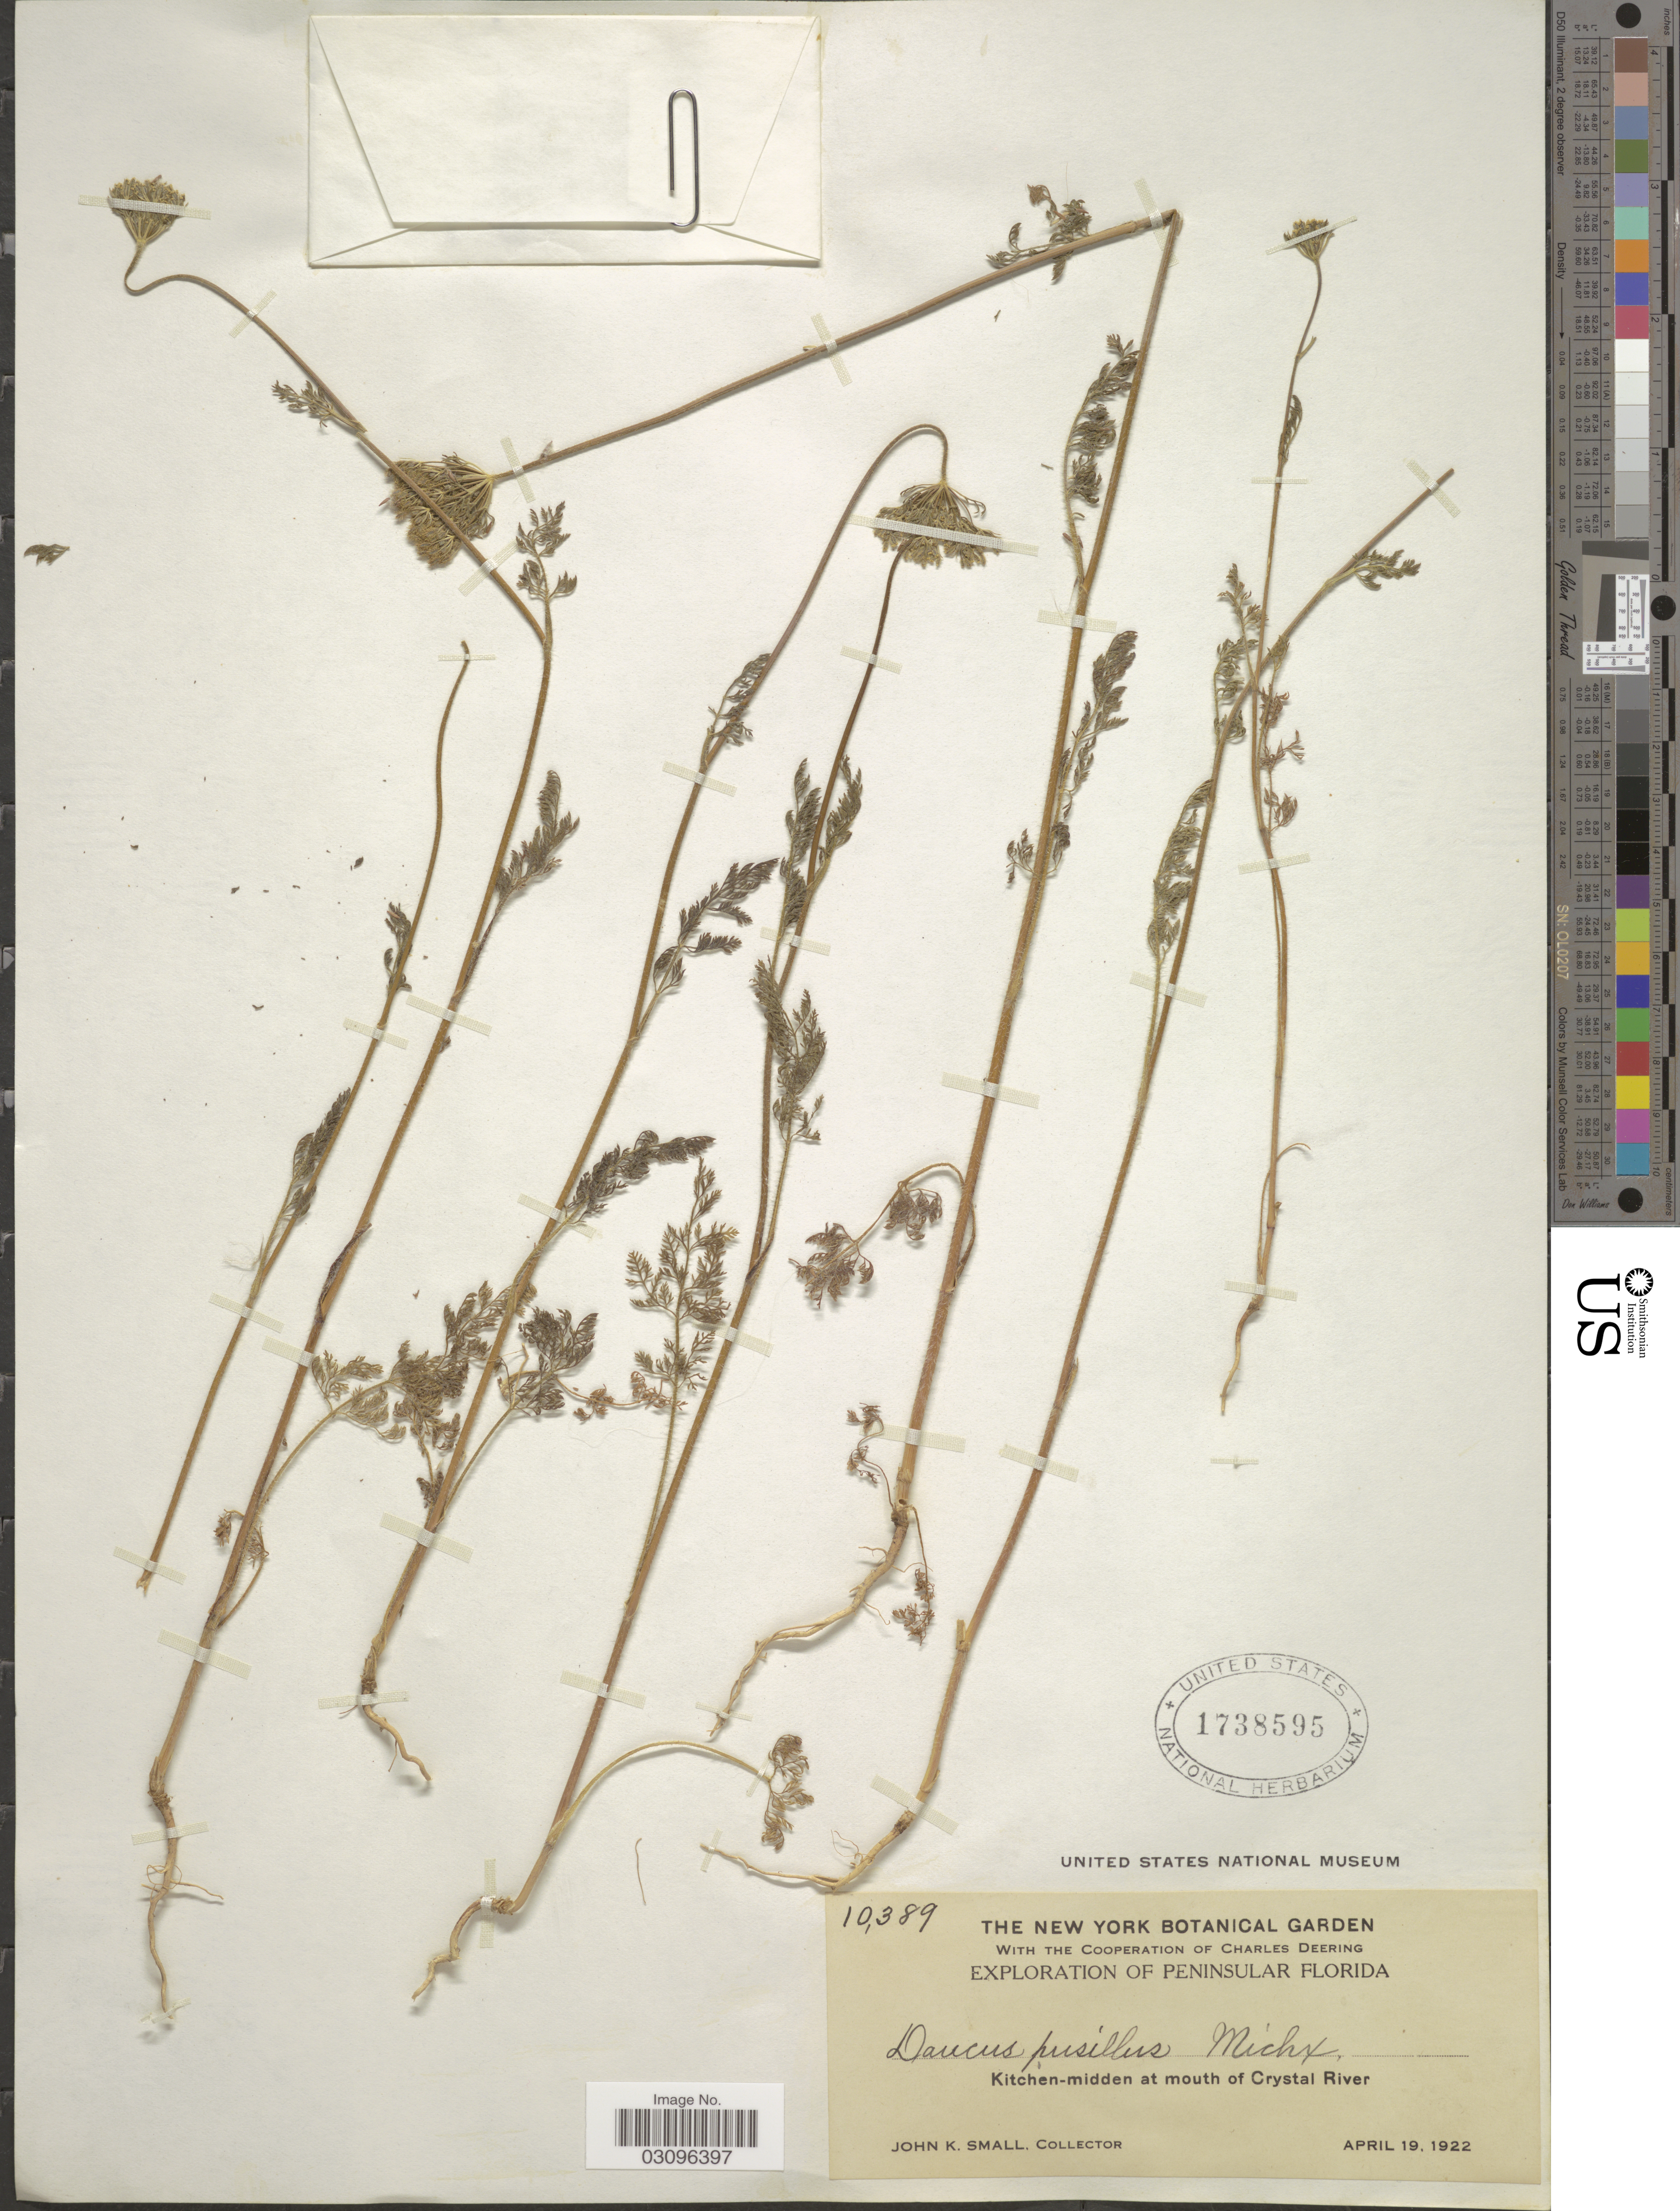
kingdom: Plantae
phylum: Tracheophyta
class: Magnoliopsida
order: Apiales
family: Apiaceae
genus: Daucus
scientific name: Daucus pusillus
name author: Michx.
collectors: J. K. Small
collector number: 10389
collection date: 1922-04-19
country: United States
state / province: Florida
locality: Peninsular Florida. Kitchen-midden at mouth of Crystal River.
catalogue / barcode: US 1738595